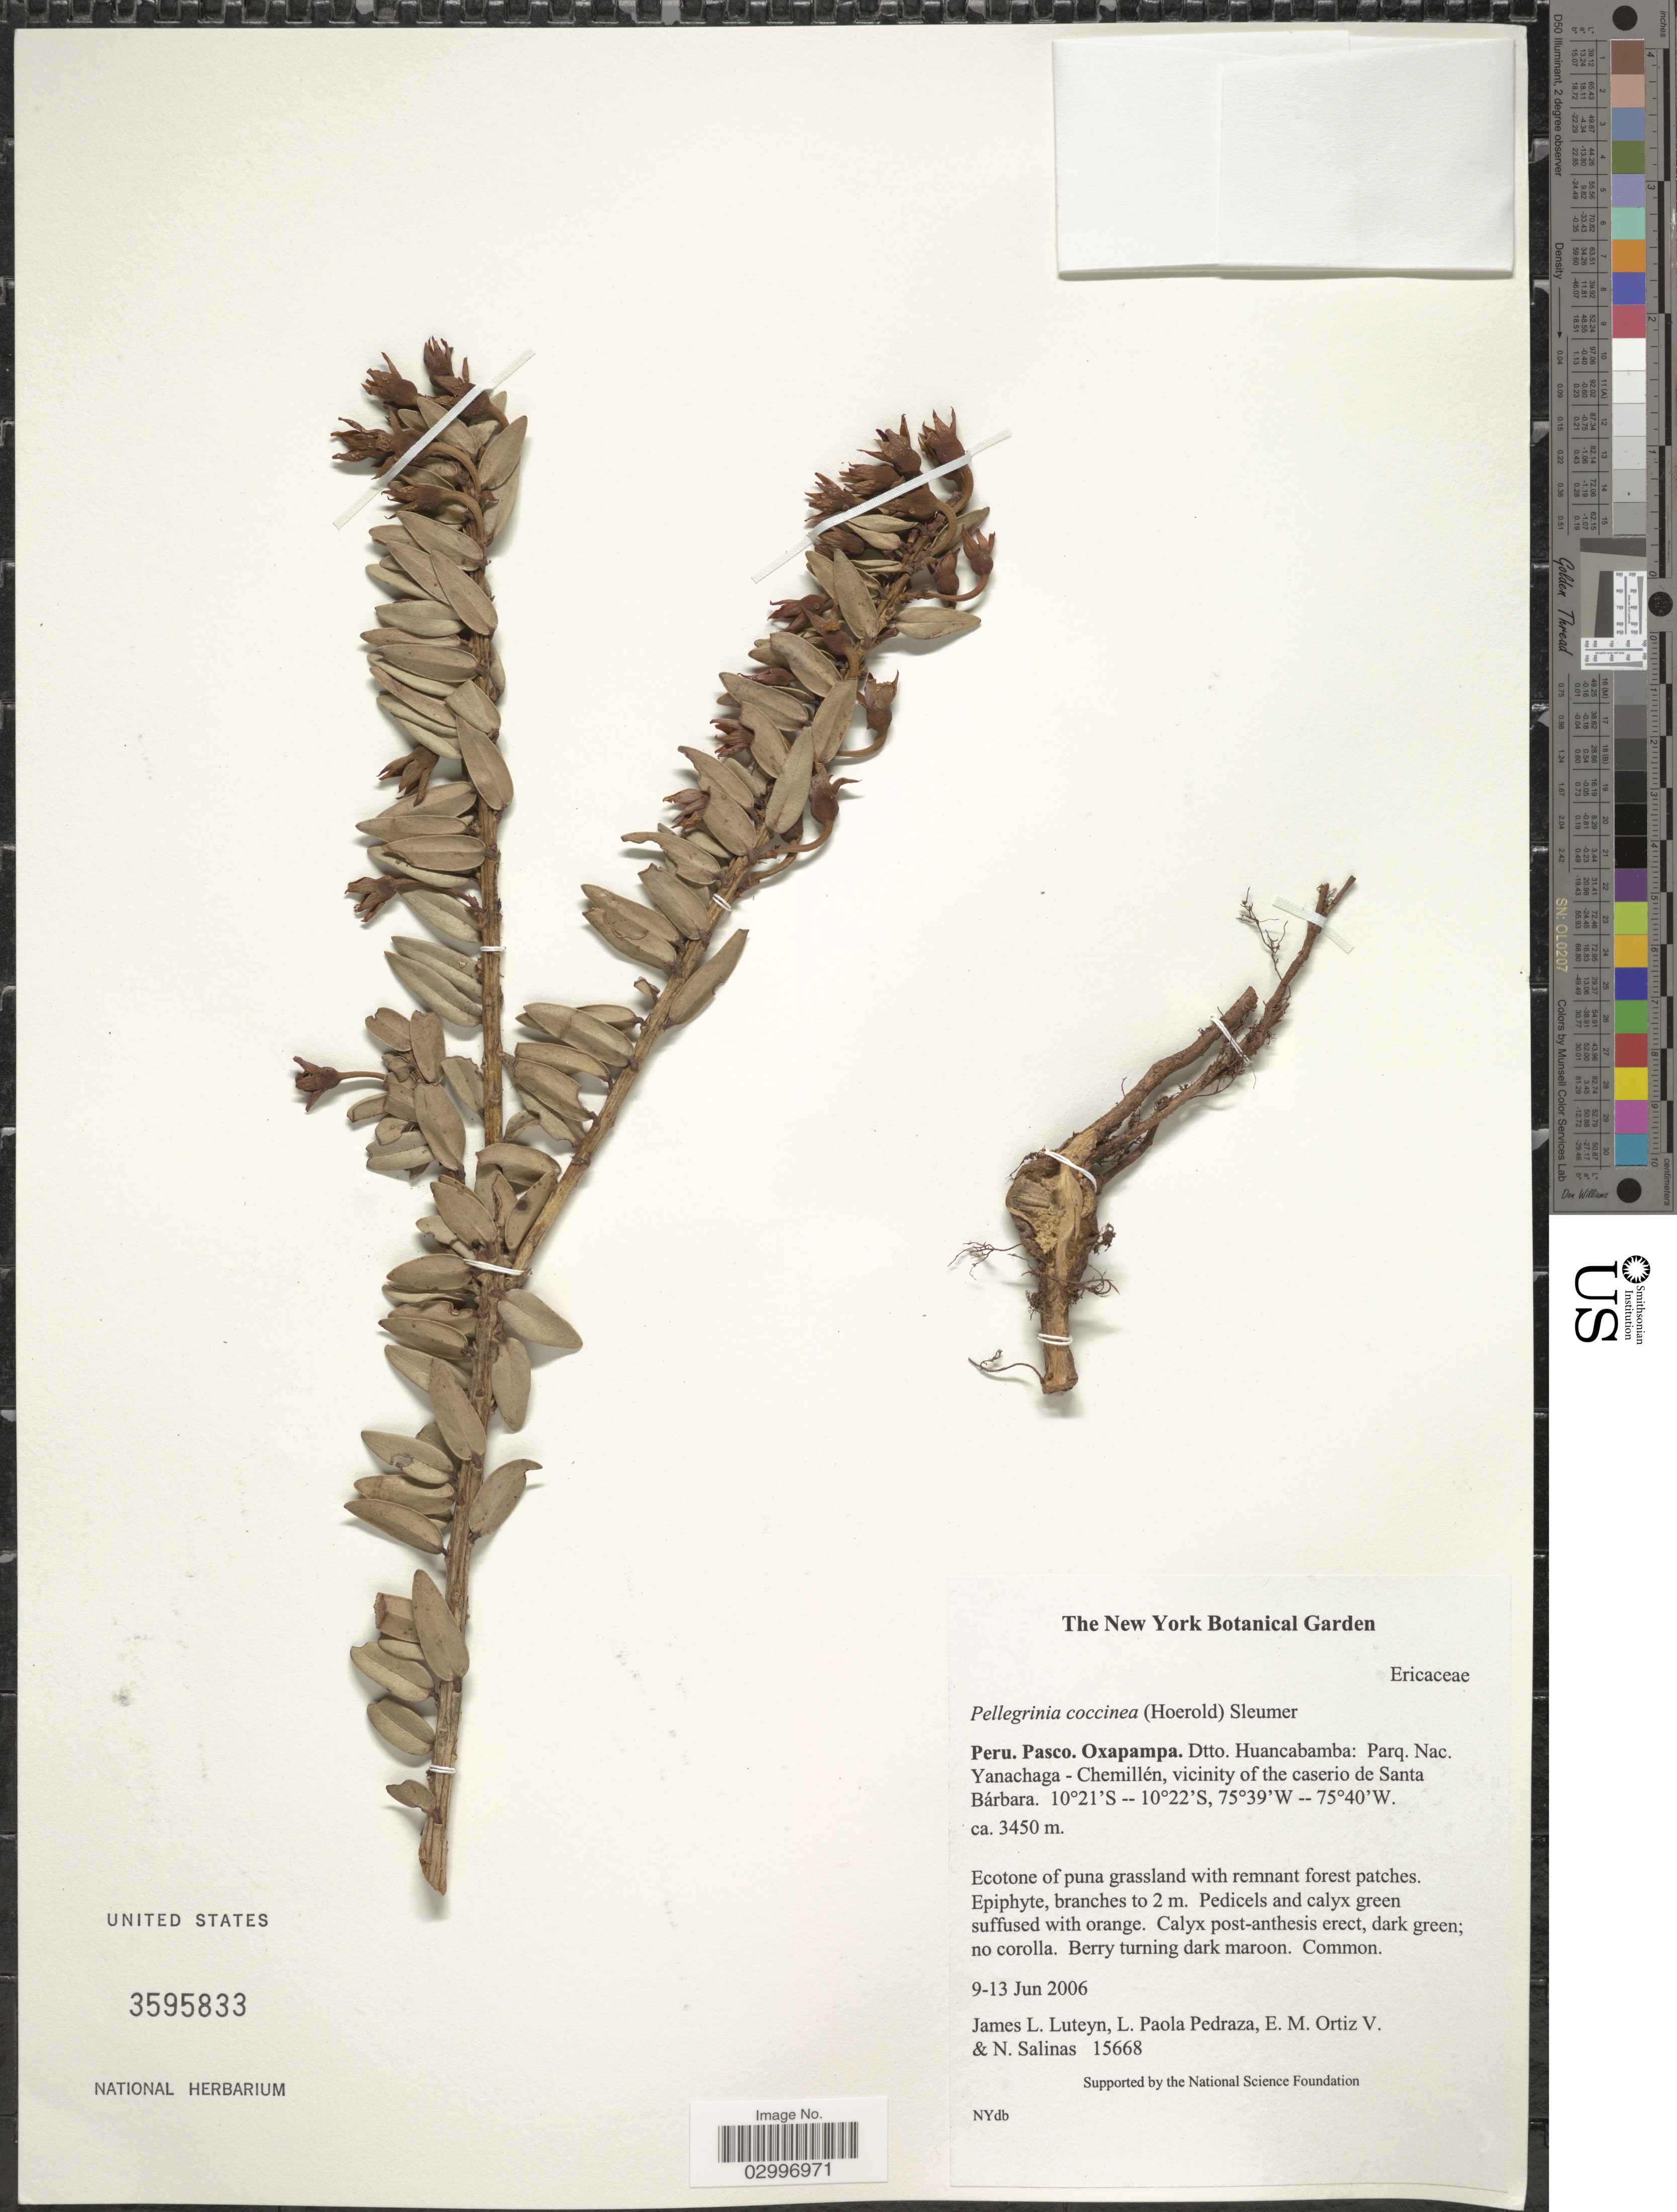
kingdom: Plantae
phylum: Tracheophyta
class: Magnoliopsida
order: Ericales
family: Ericaceae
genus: Pellegrinia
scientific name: Pellegrinia coccinea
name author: (Hoerold) Sleumer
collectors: J. Luteyn, L. Paola Pedreza, E. Ortiz V. & N. Salinas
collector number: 15668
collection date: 2006-06-09/2006-06-13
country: Peru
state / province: Pasco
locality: Oxapampa. Dtto. Huancabamba: Parq. Nac. Yanachaga - Chemillén, vicinity of the caserio de Santa Bárbara.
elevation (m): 3450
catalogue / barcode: US 3595833